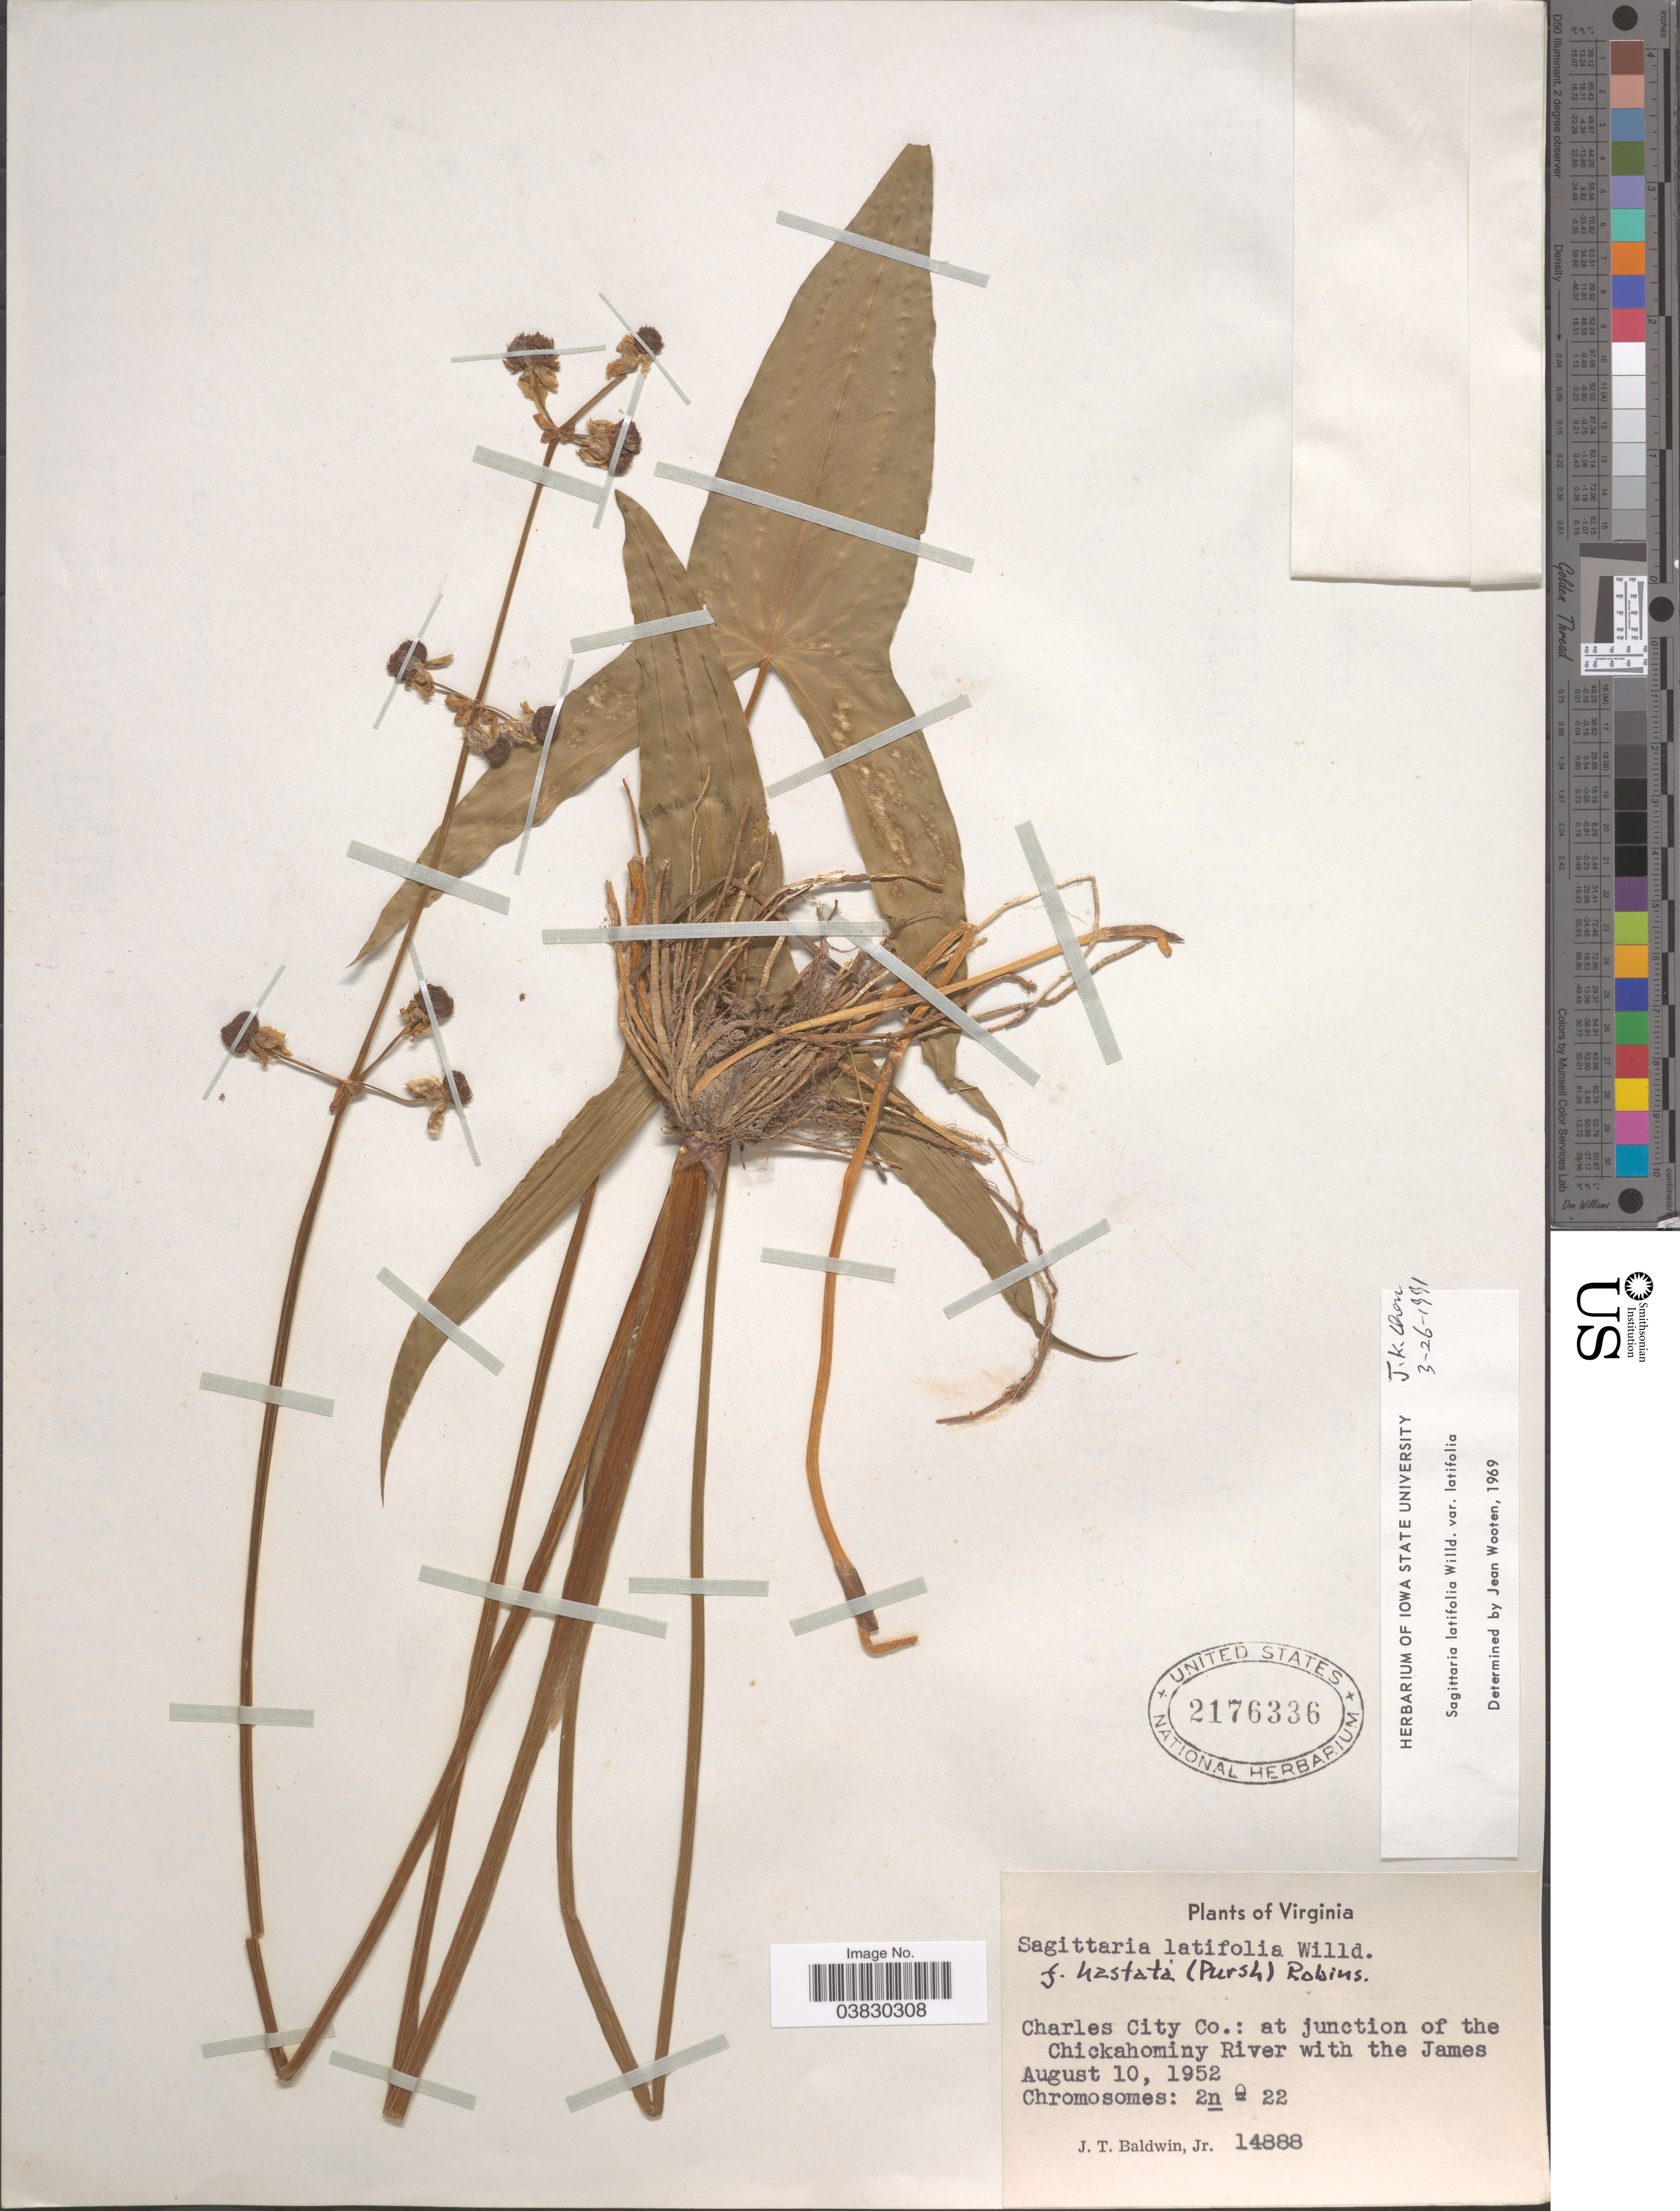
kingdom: Plantae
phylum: Tracheophyta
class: Liliopsida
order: Alismatales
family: Alismataceae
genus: Sagittaria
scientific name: Sagittaria latifolia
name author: Willd.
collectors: J. T. Baldwin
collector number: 14888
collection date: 1952-08-10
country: United States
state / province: Virginia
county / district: Charles City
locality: Charles City Co.: at junction of the Chickahominy River with the James.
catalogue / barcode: US 2176336